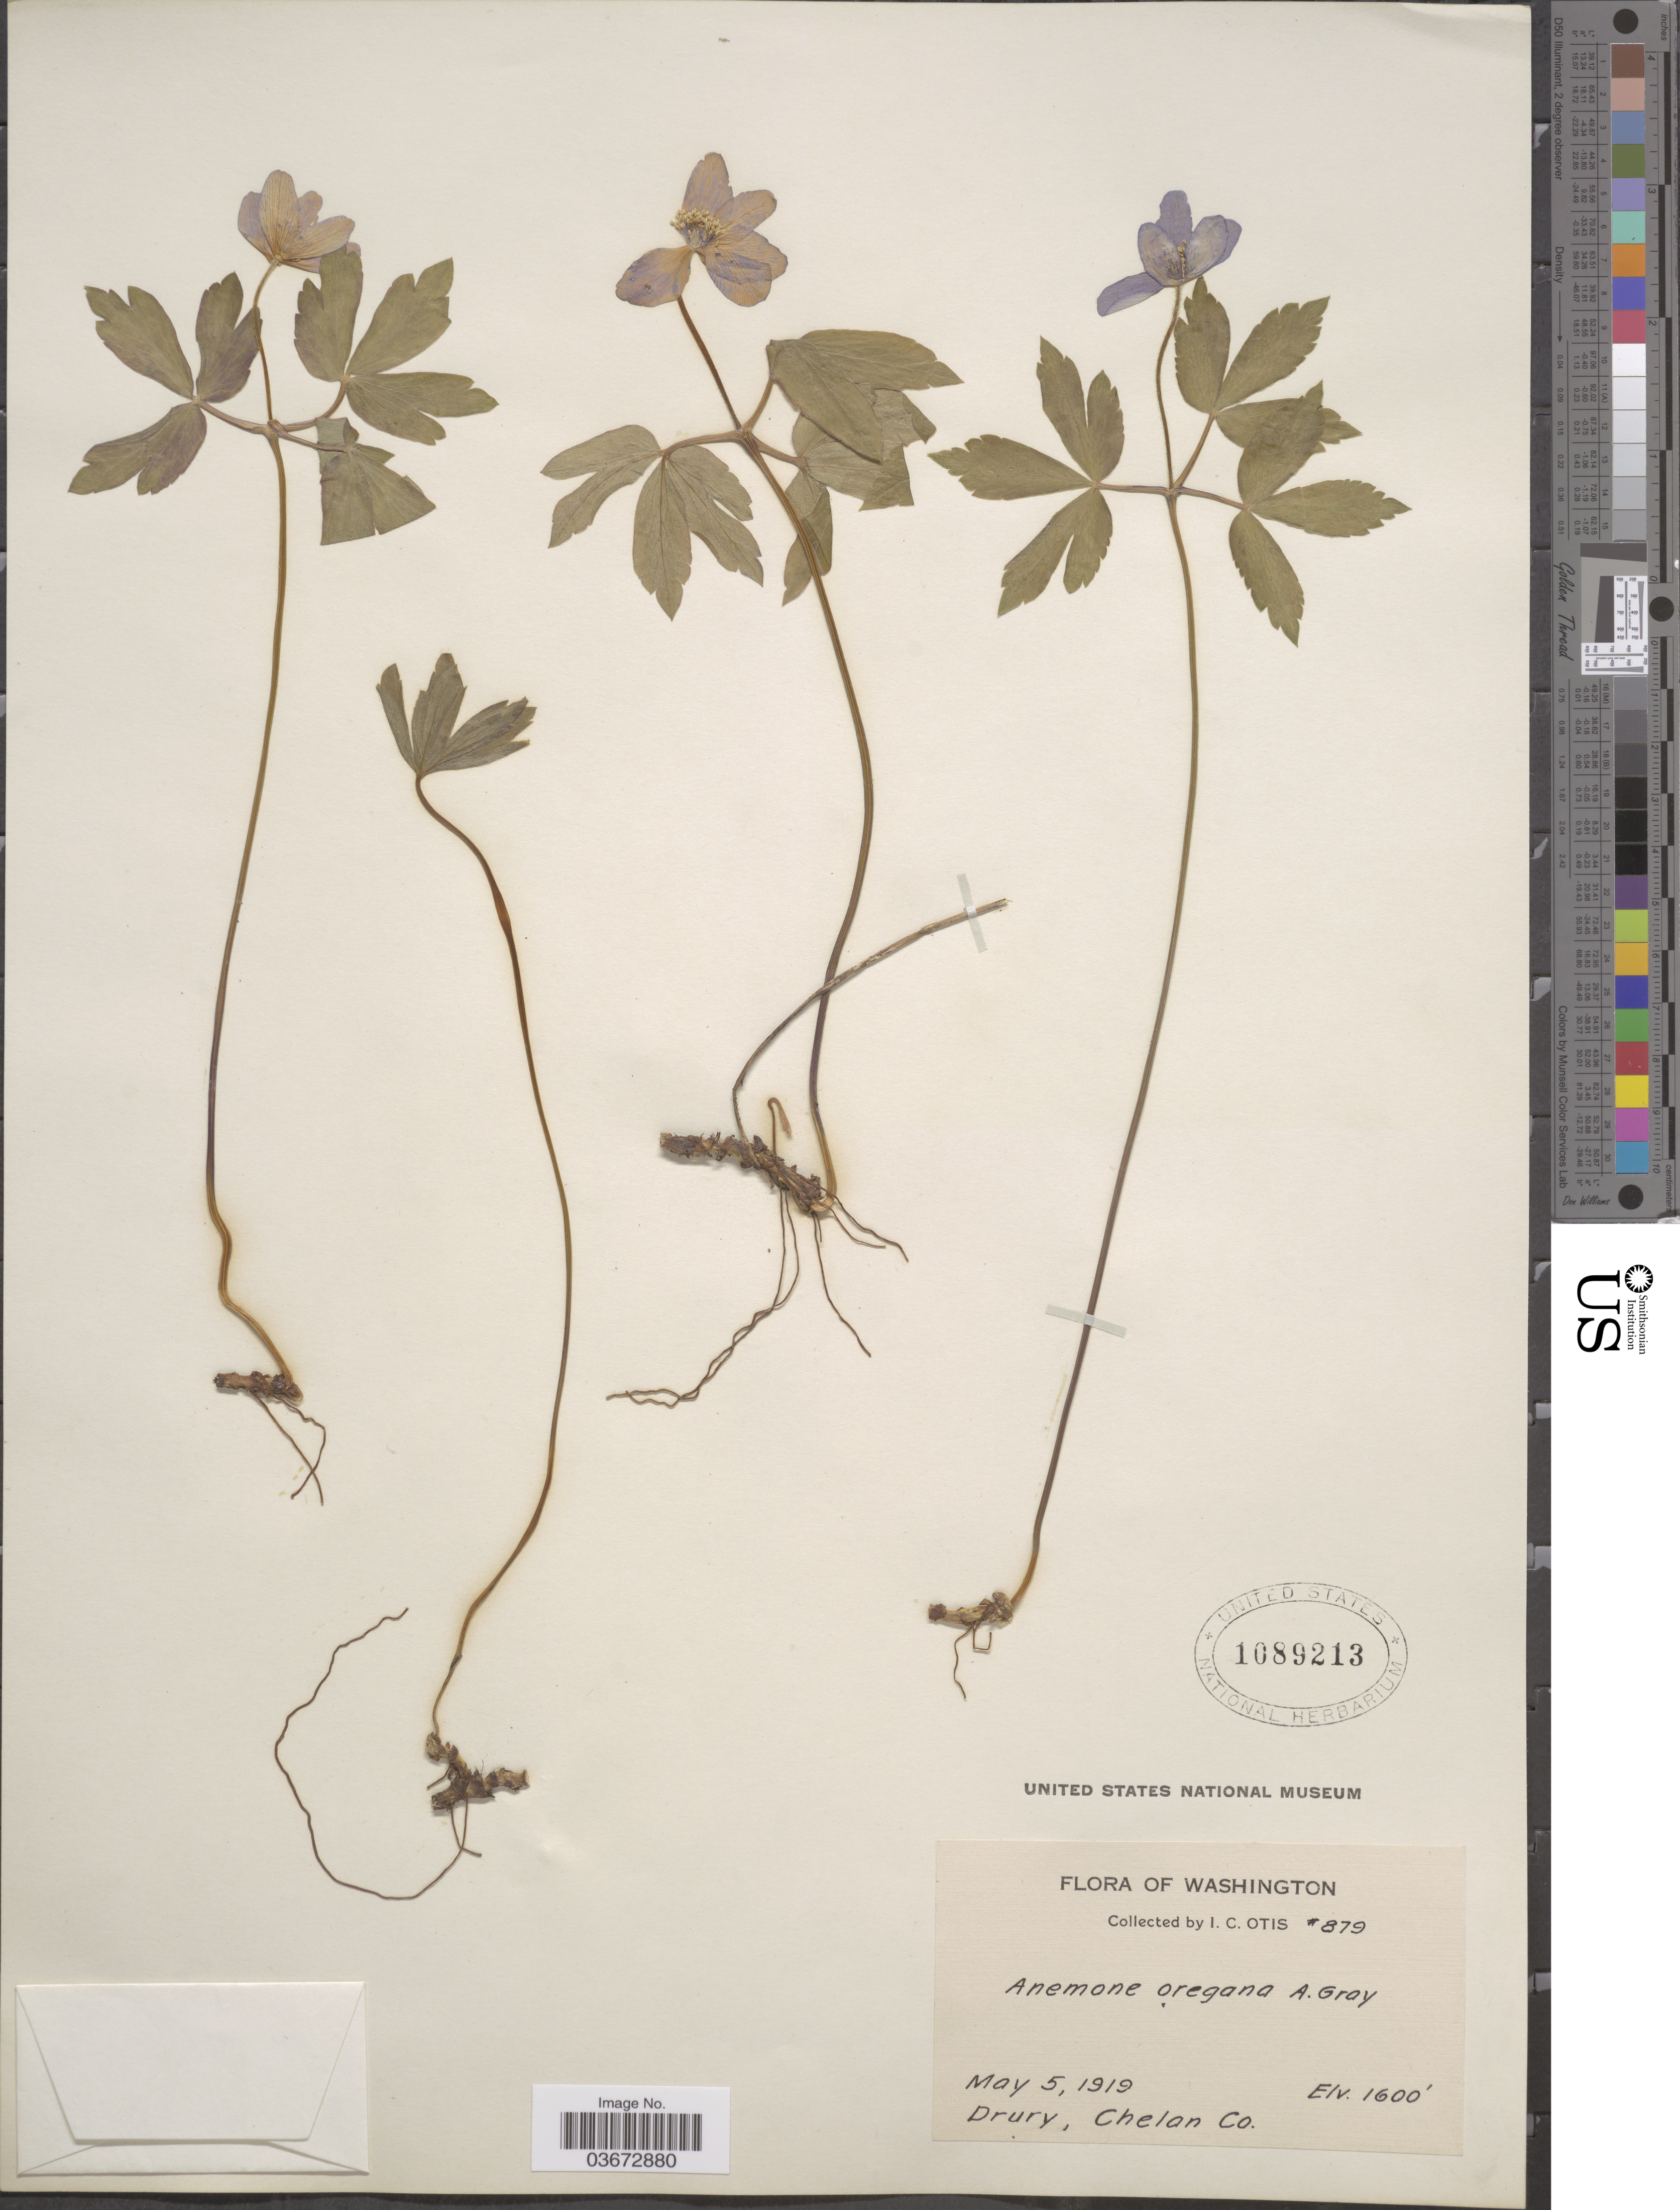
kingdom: Plantae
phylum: Tracheophyta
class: Magnoliopsida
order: Ranunculales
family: Ranunculaceae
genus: Anemone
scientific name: Anemone quinquefolia var. oregana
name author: (A. Gray) B.L. Rob.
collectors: I. C. Otis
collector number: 879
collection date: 1919-05-05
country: United States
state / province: Washington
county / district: Chelan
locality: Drury, Chelan Co.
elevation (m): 488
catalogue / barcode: US 1089213